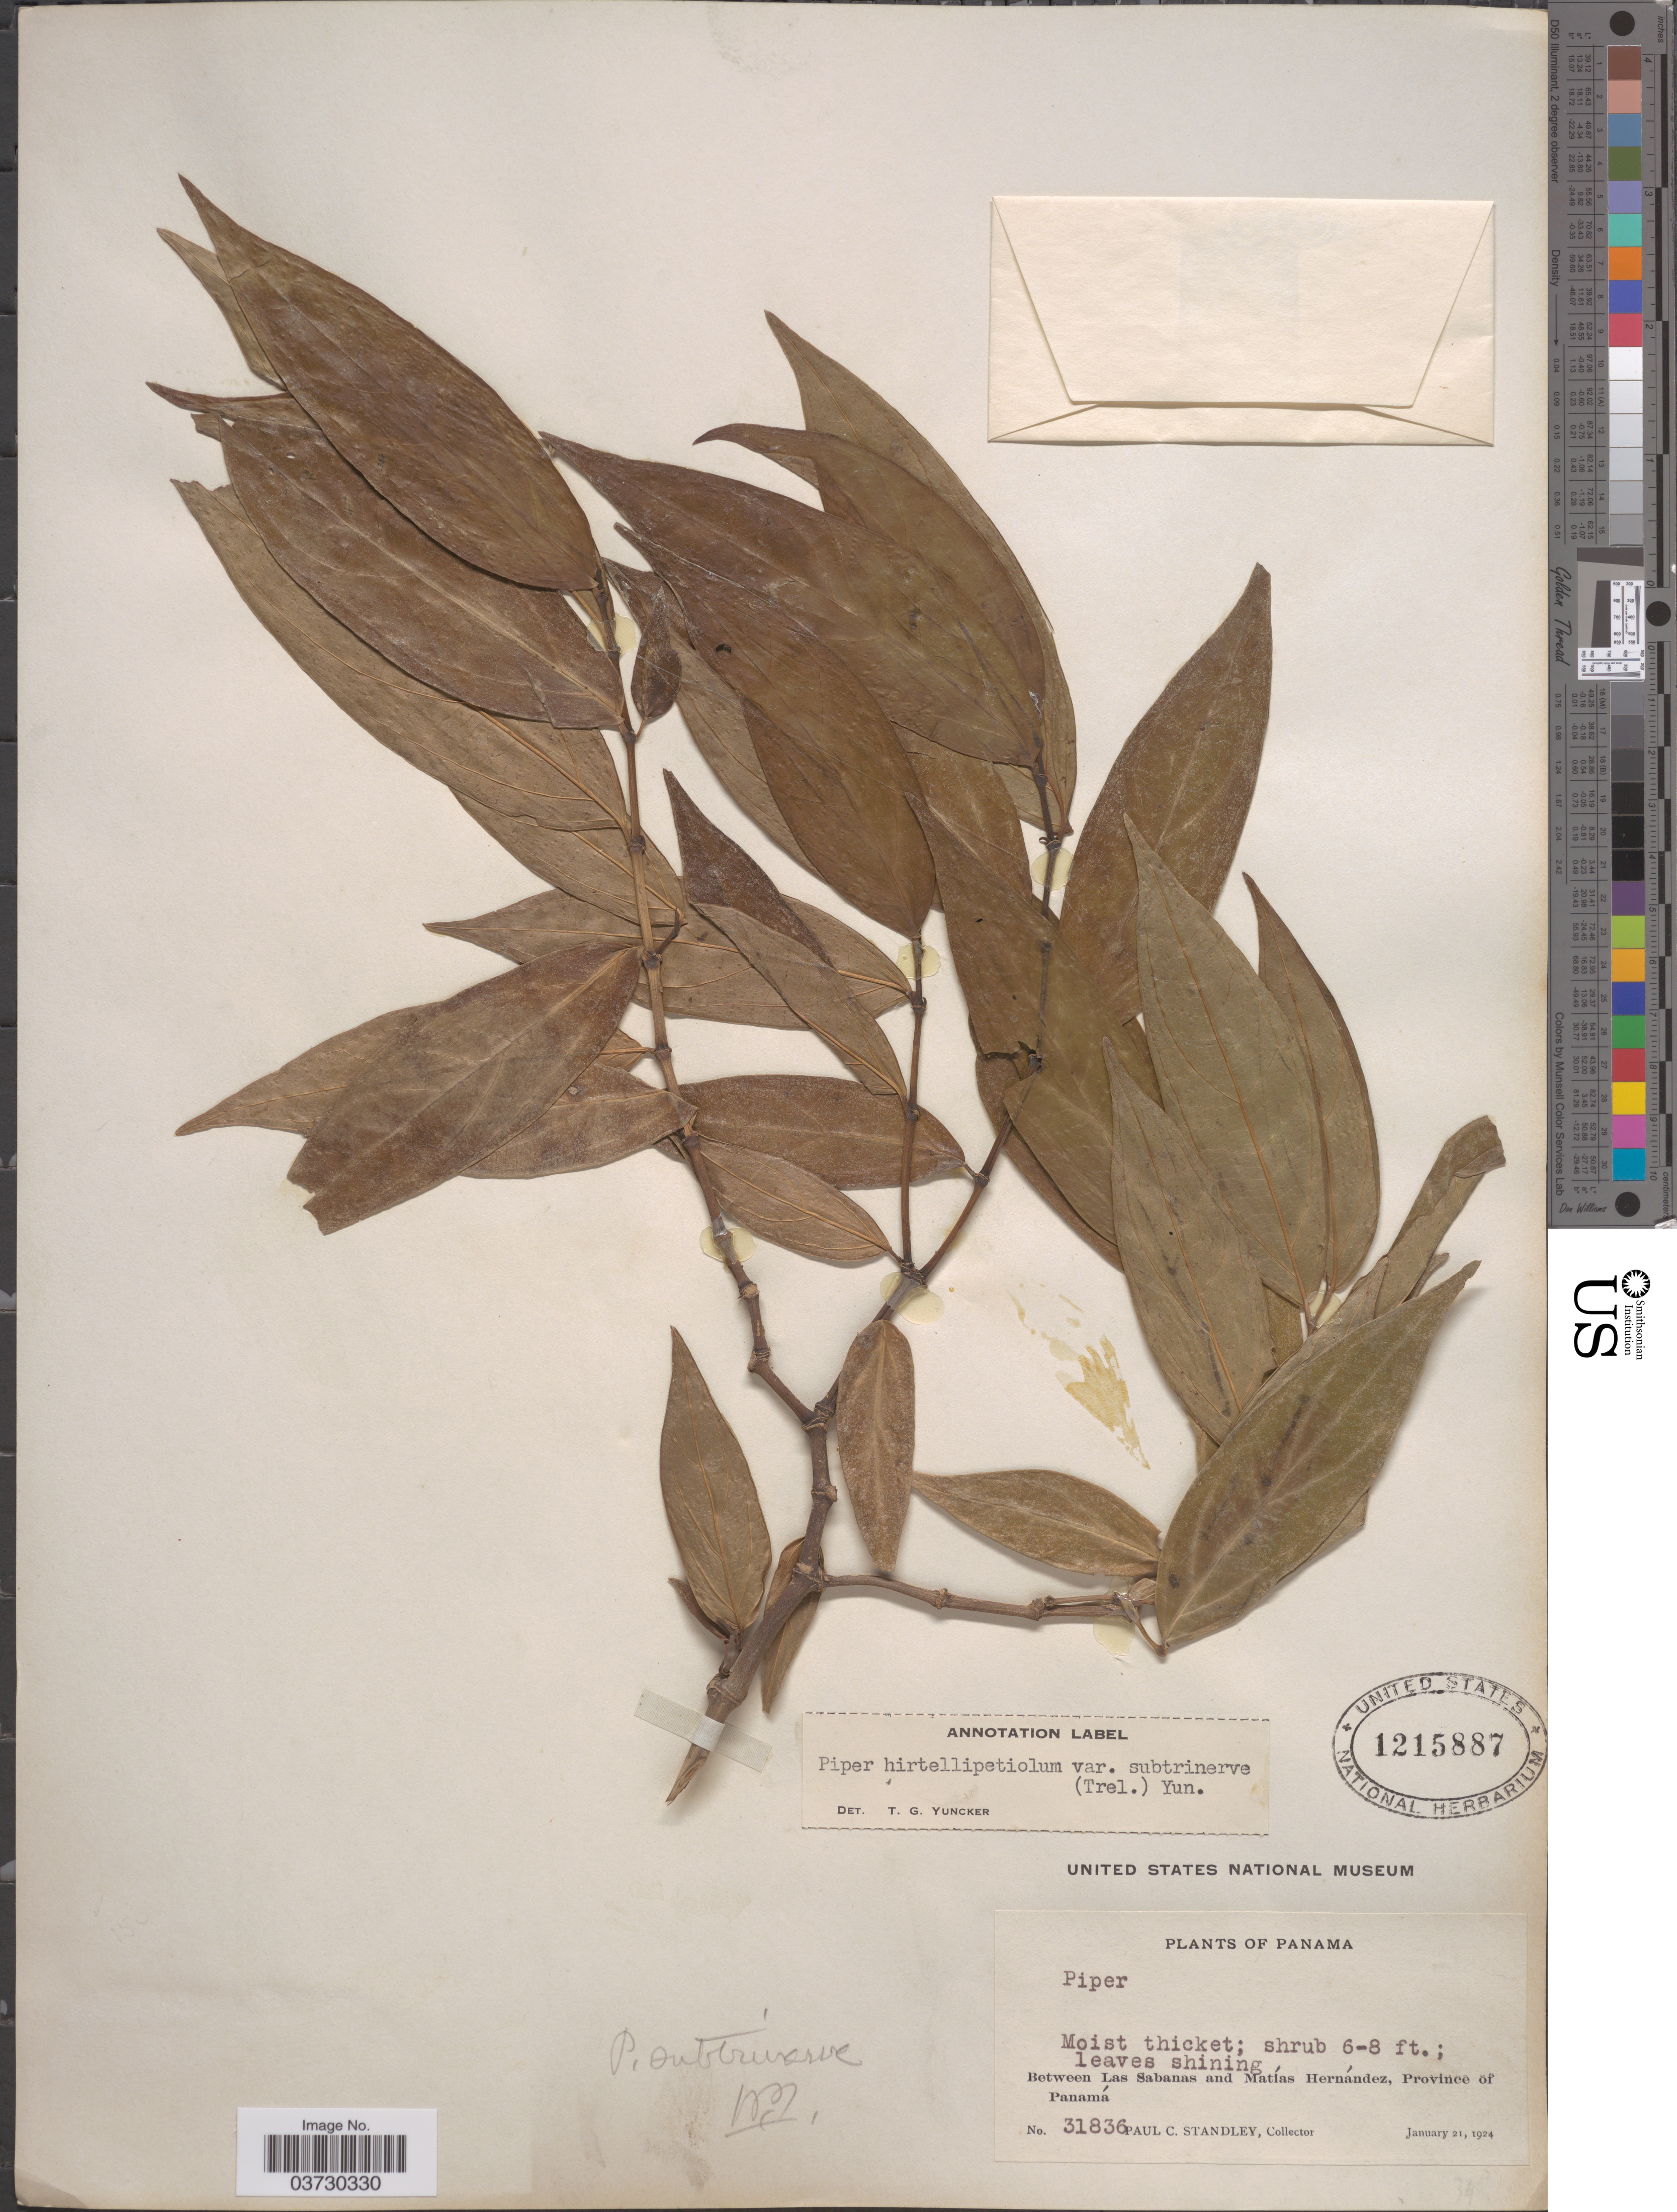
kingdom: Plantae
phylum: Tracheophyta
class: Magnoliopsida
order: Piperales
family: Piperaceae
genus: Piper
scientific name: Piper hirtellipetiolum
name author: C. DC.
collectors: P. C. Standley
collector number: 31836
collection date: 1924-01-21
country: Panama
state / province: Panamá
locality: Between Las Sabanas and Matías Hernández.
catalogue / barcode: US 1215887